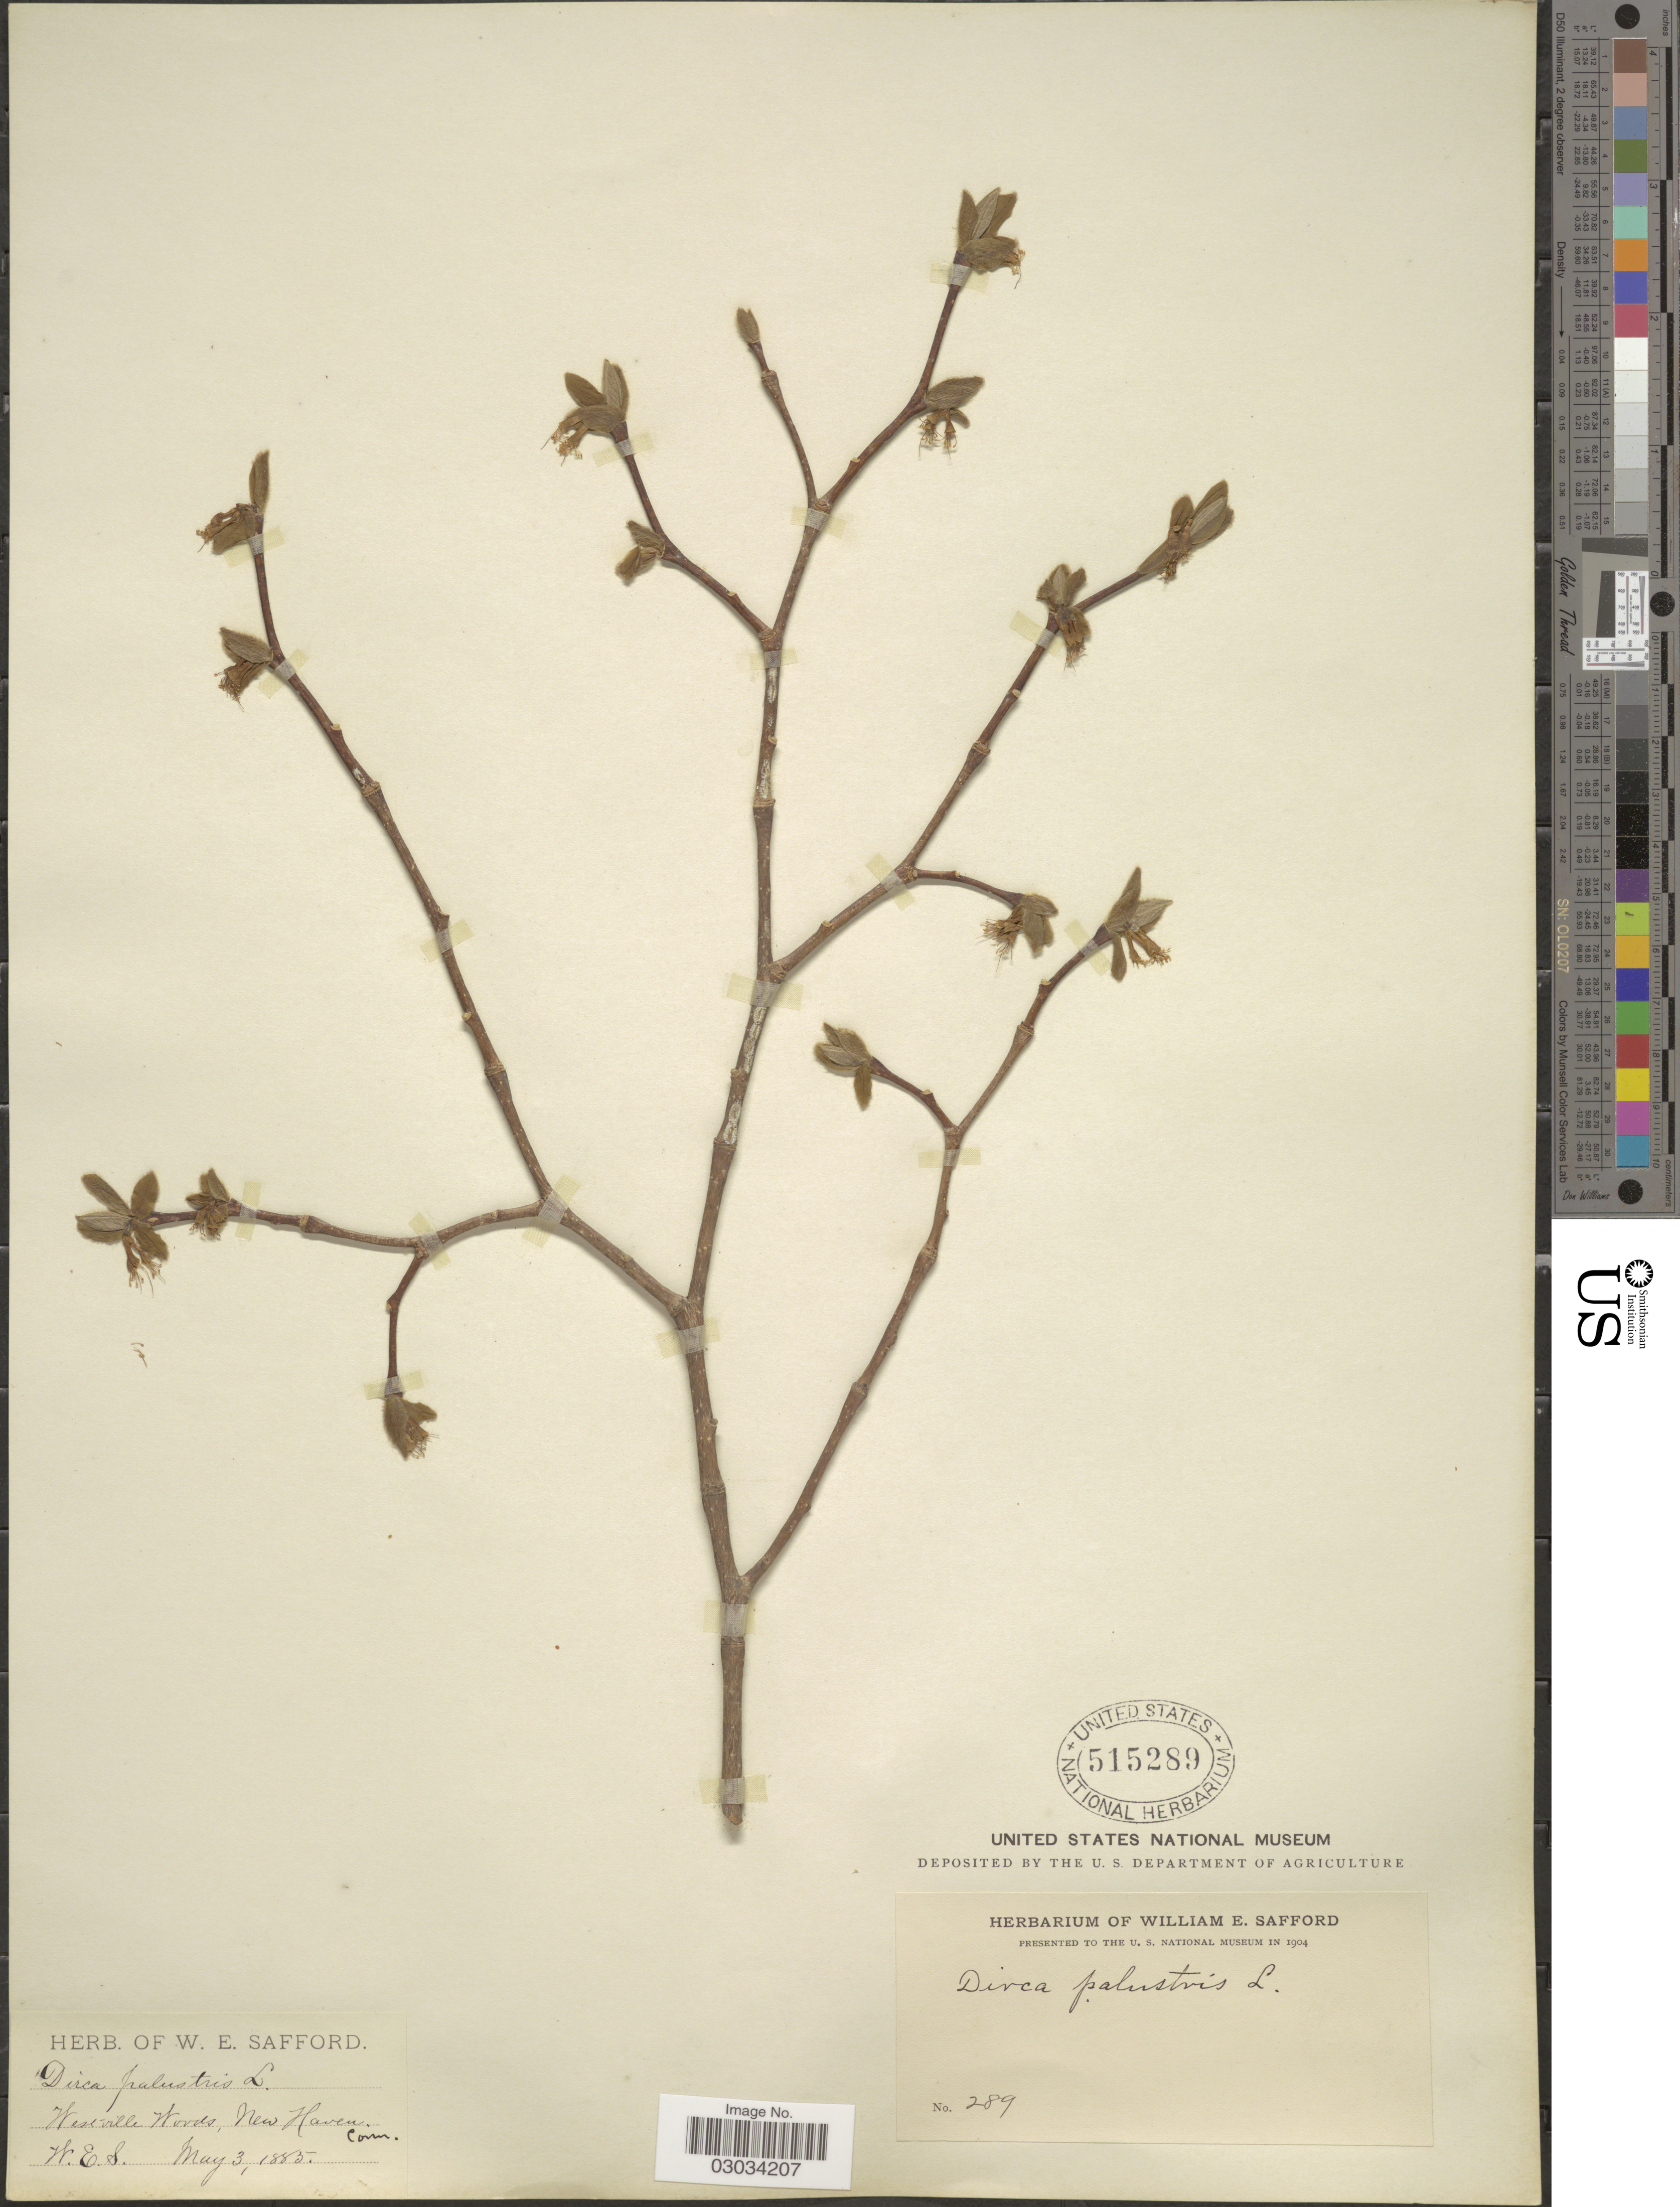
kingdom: Plantae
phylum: Tracheophyta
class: Magnoliopsida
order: Malvales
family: Thymelaeaceae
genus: Dirca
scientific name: Dirca palustris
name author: L.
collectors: W. E. Safford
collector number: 289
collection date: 1885-05-03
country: United States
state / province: Connecticut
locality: Westville Woods, New Haven.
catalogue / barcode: US 515289